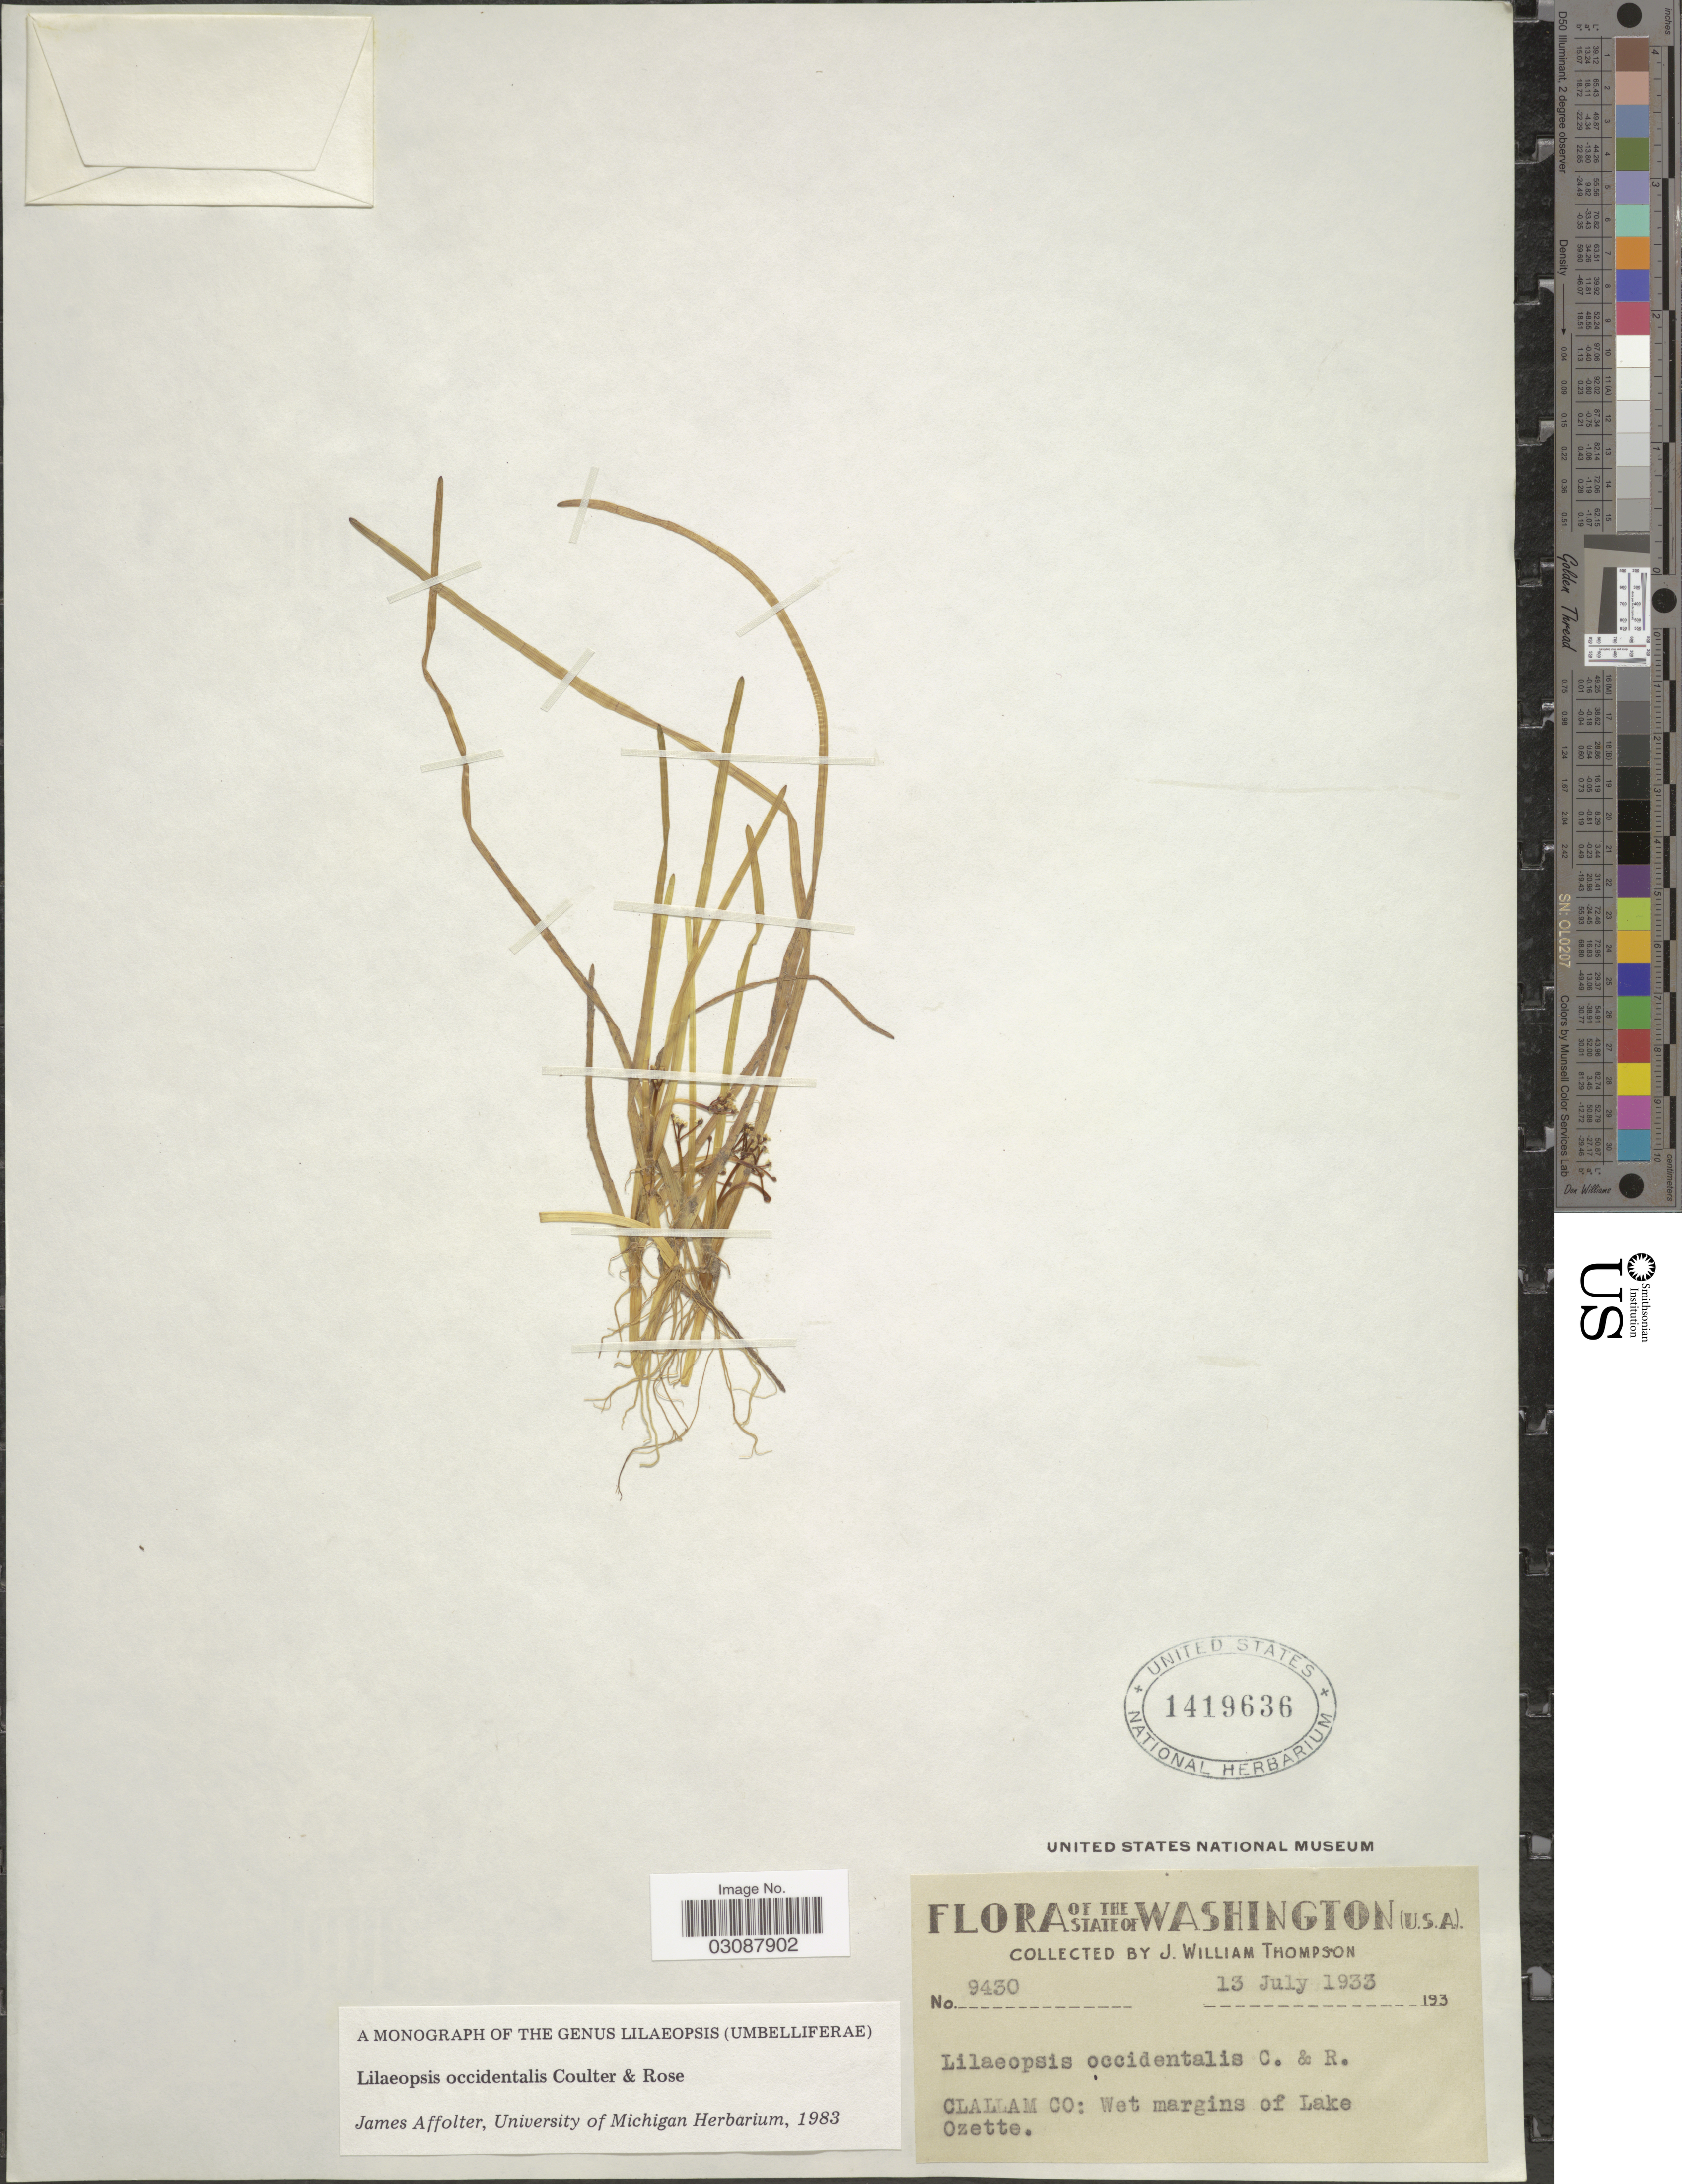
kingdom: Plantae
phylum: Tracheophyta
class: Magnoliopsida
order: Apiales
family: Apiaceae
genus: Lilaeopsis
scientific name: Lilaeopsis occidentalis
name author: J.M. Coult. & Rose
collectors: J. W. Thompson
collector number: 9430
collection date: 1933-07-13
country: United States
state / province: Washington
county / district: Clallam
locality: Clallam Co: Wet margins of Lake Ozette.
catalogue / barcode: US 1419636